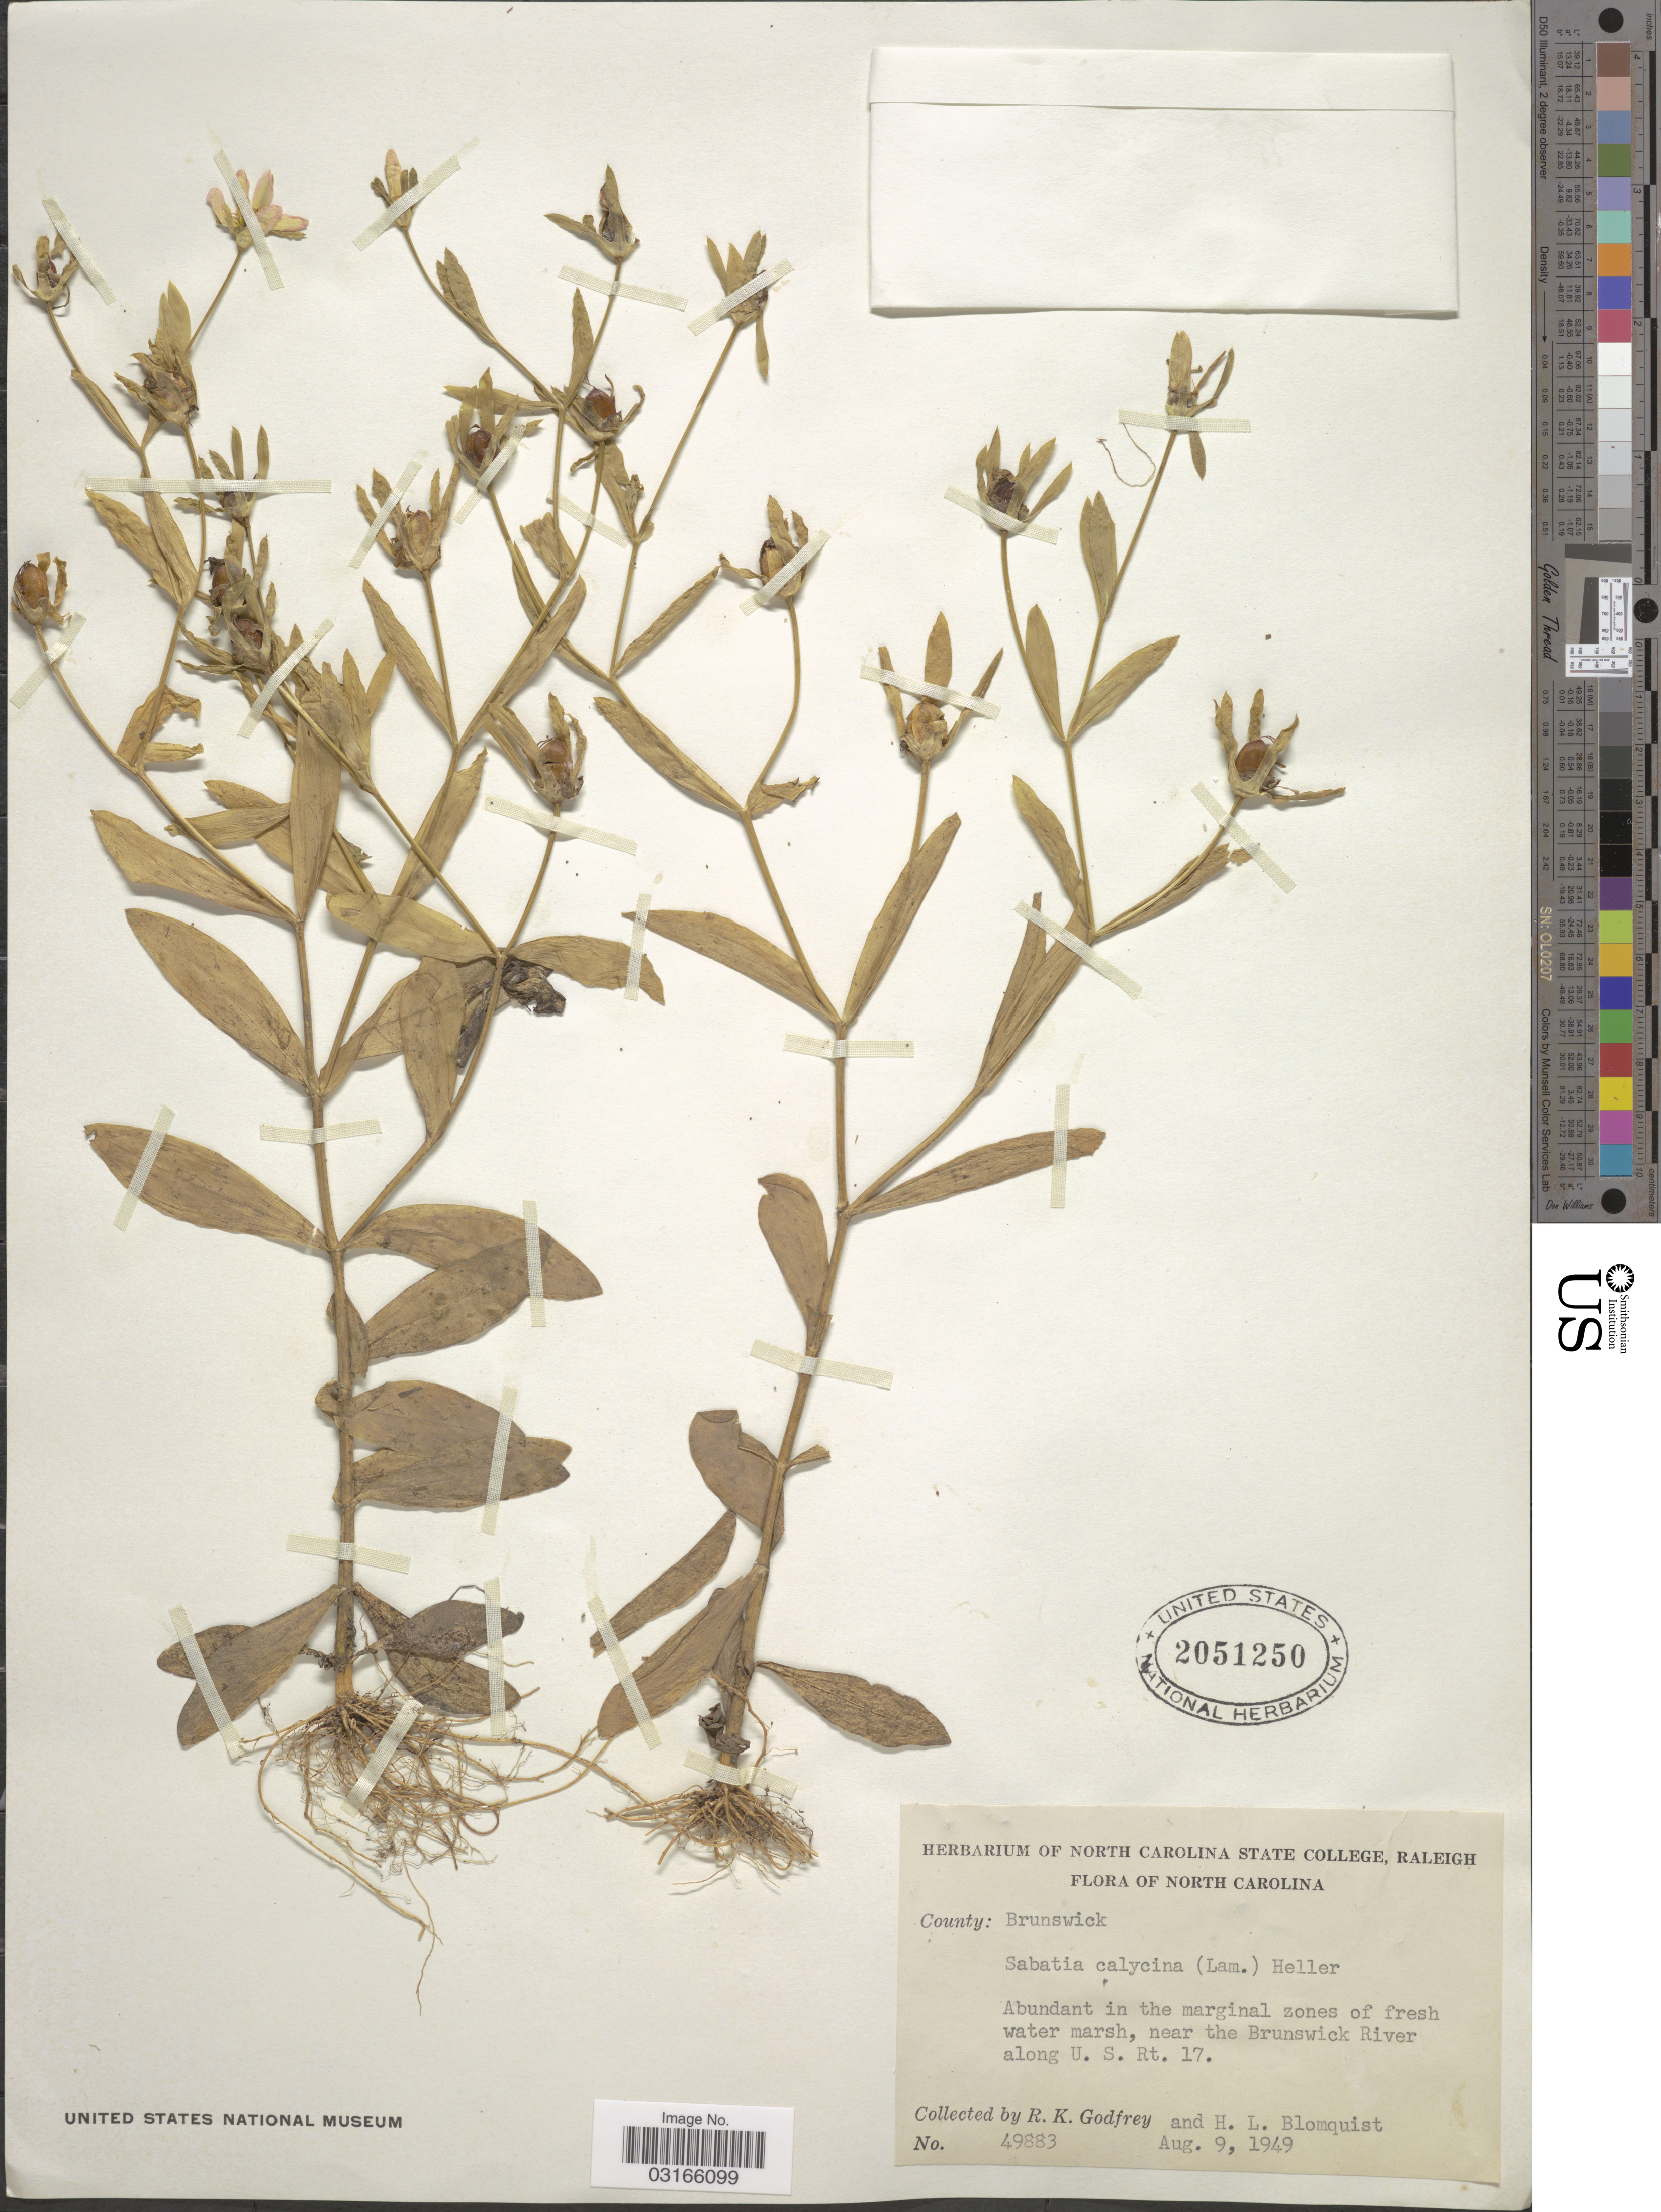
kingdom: Plantae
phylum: Tracheophyta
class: Magnoliopsida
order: Gentianales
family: Gentianaceae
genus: Sabatia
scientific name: Sabatia calycina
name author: (Lam.) A. Heller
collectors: R. K. Godfrey & H. Blomquist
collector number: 49883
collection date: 1949-08-09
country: United States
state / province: North Carolina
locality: County: Brunswick, Abundant in the marginal zones of fresh water marsh, near the Brunswick River along U.S. Rt. 17.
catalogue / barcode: US 2051250